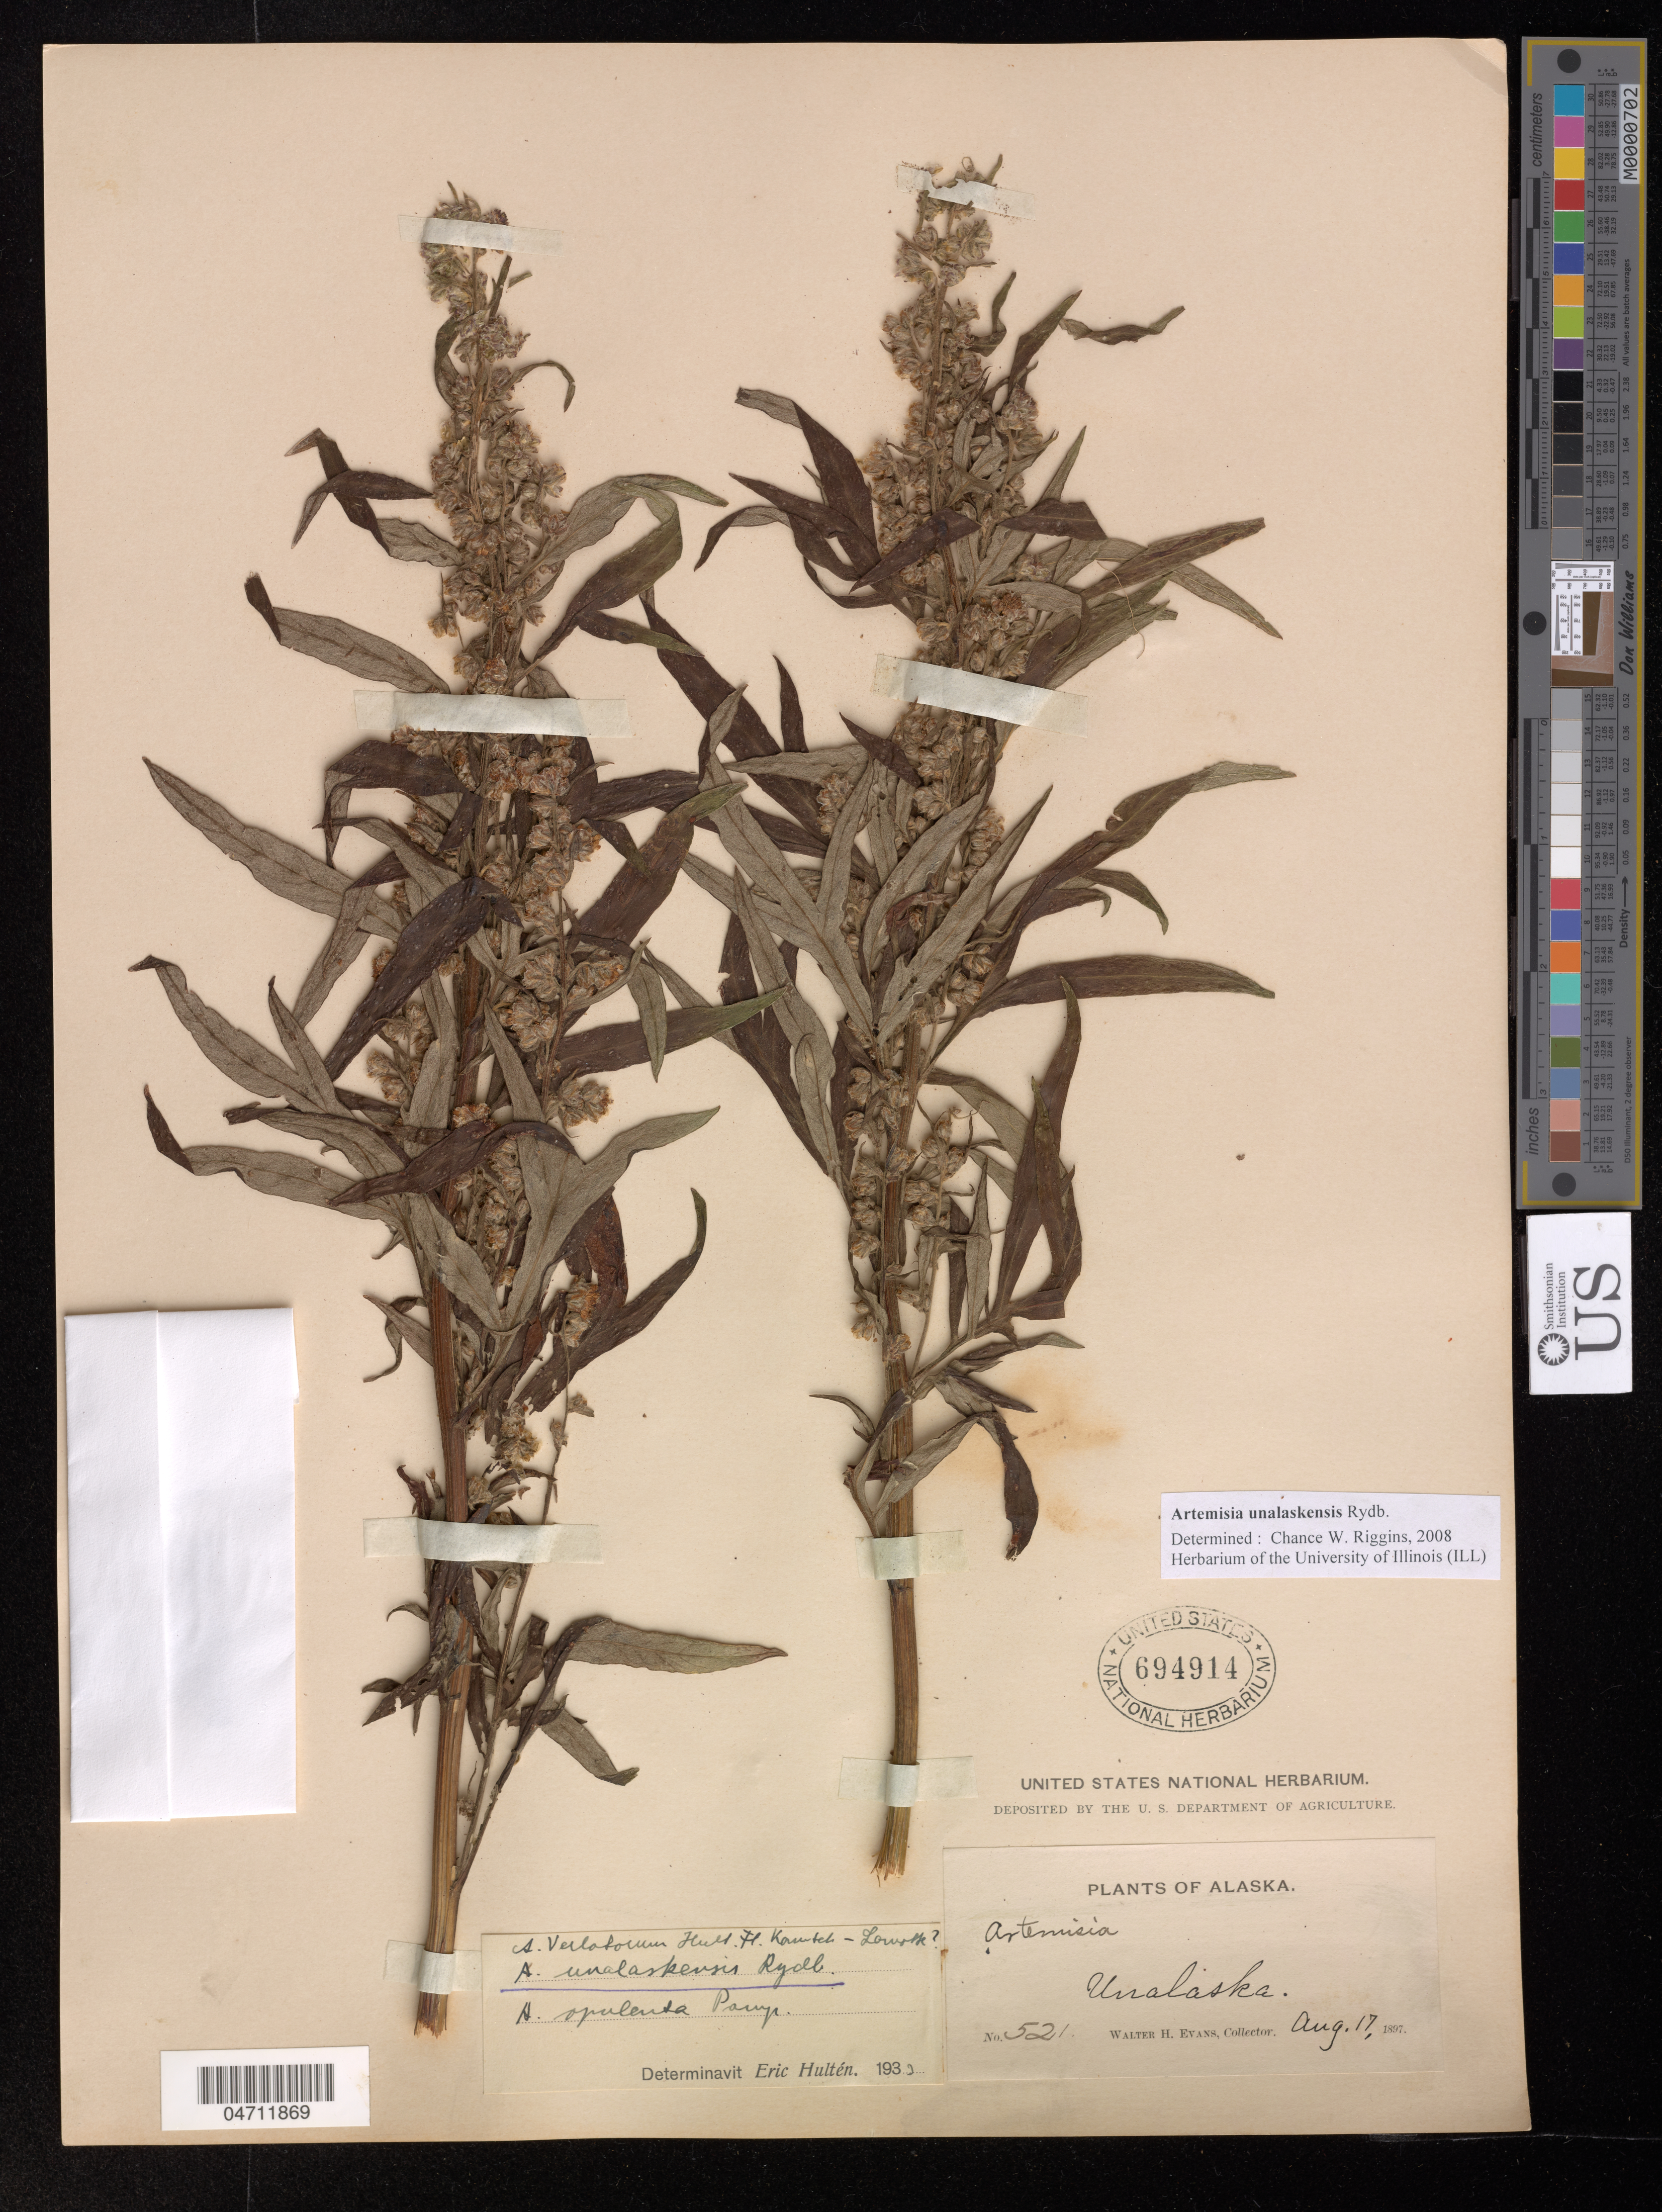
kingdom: Plantae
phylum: Tracheophyta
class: Magnoliopsida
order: Asterales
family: Asteraceae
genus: Artemisia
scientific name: Artemisia unalaskensis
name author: Rydb.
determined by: Riggins, Chance W.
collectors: W. H. Evans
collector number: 521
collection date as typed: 17 Aug 1897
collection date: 1897-08-17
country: United States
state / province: Alaska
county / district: Aleutians West Census Area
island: Unalaska Island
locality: Unalaska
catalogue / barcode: US 694914